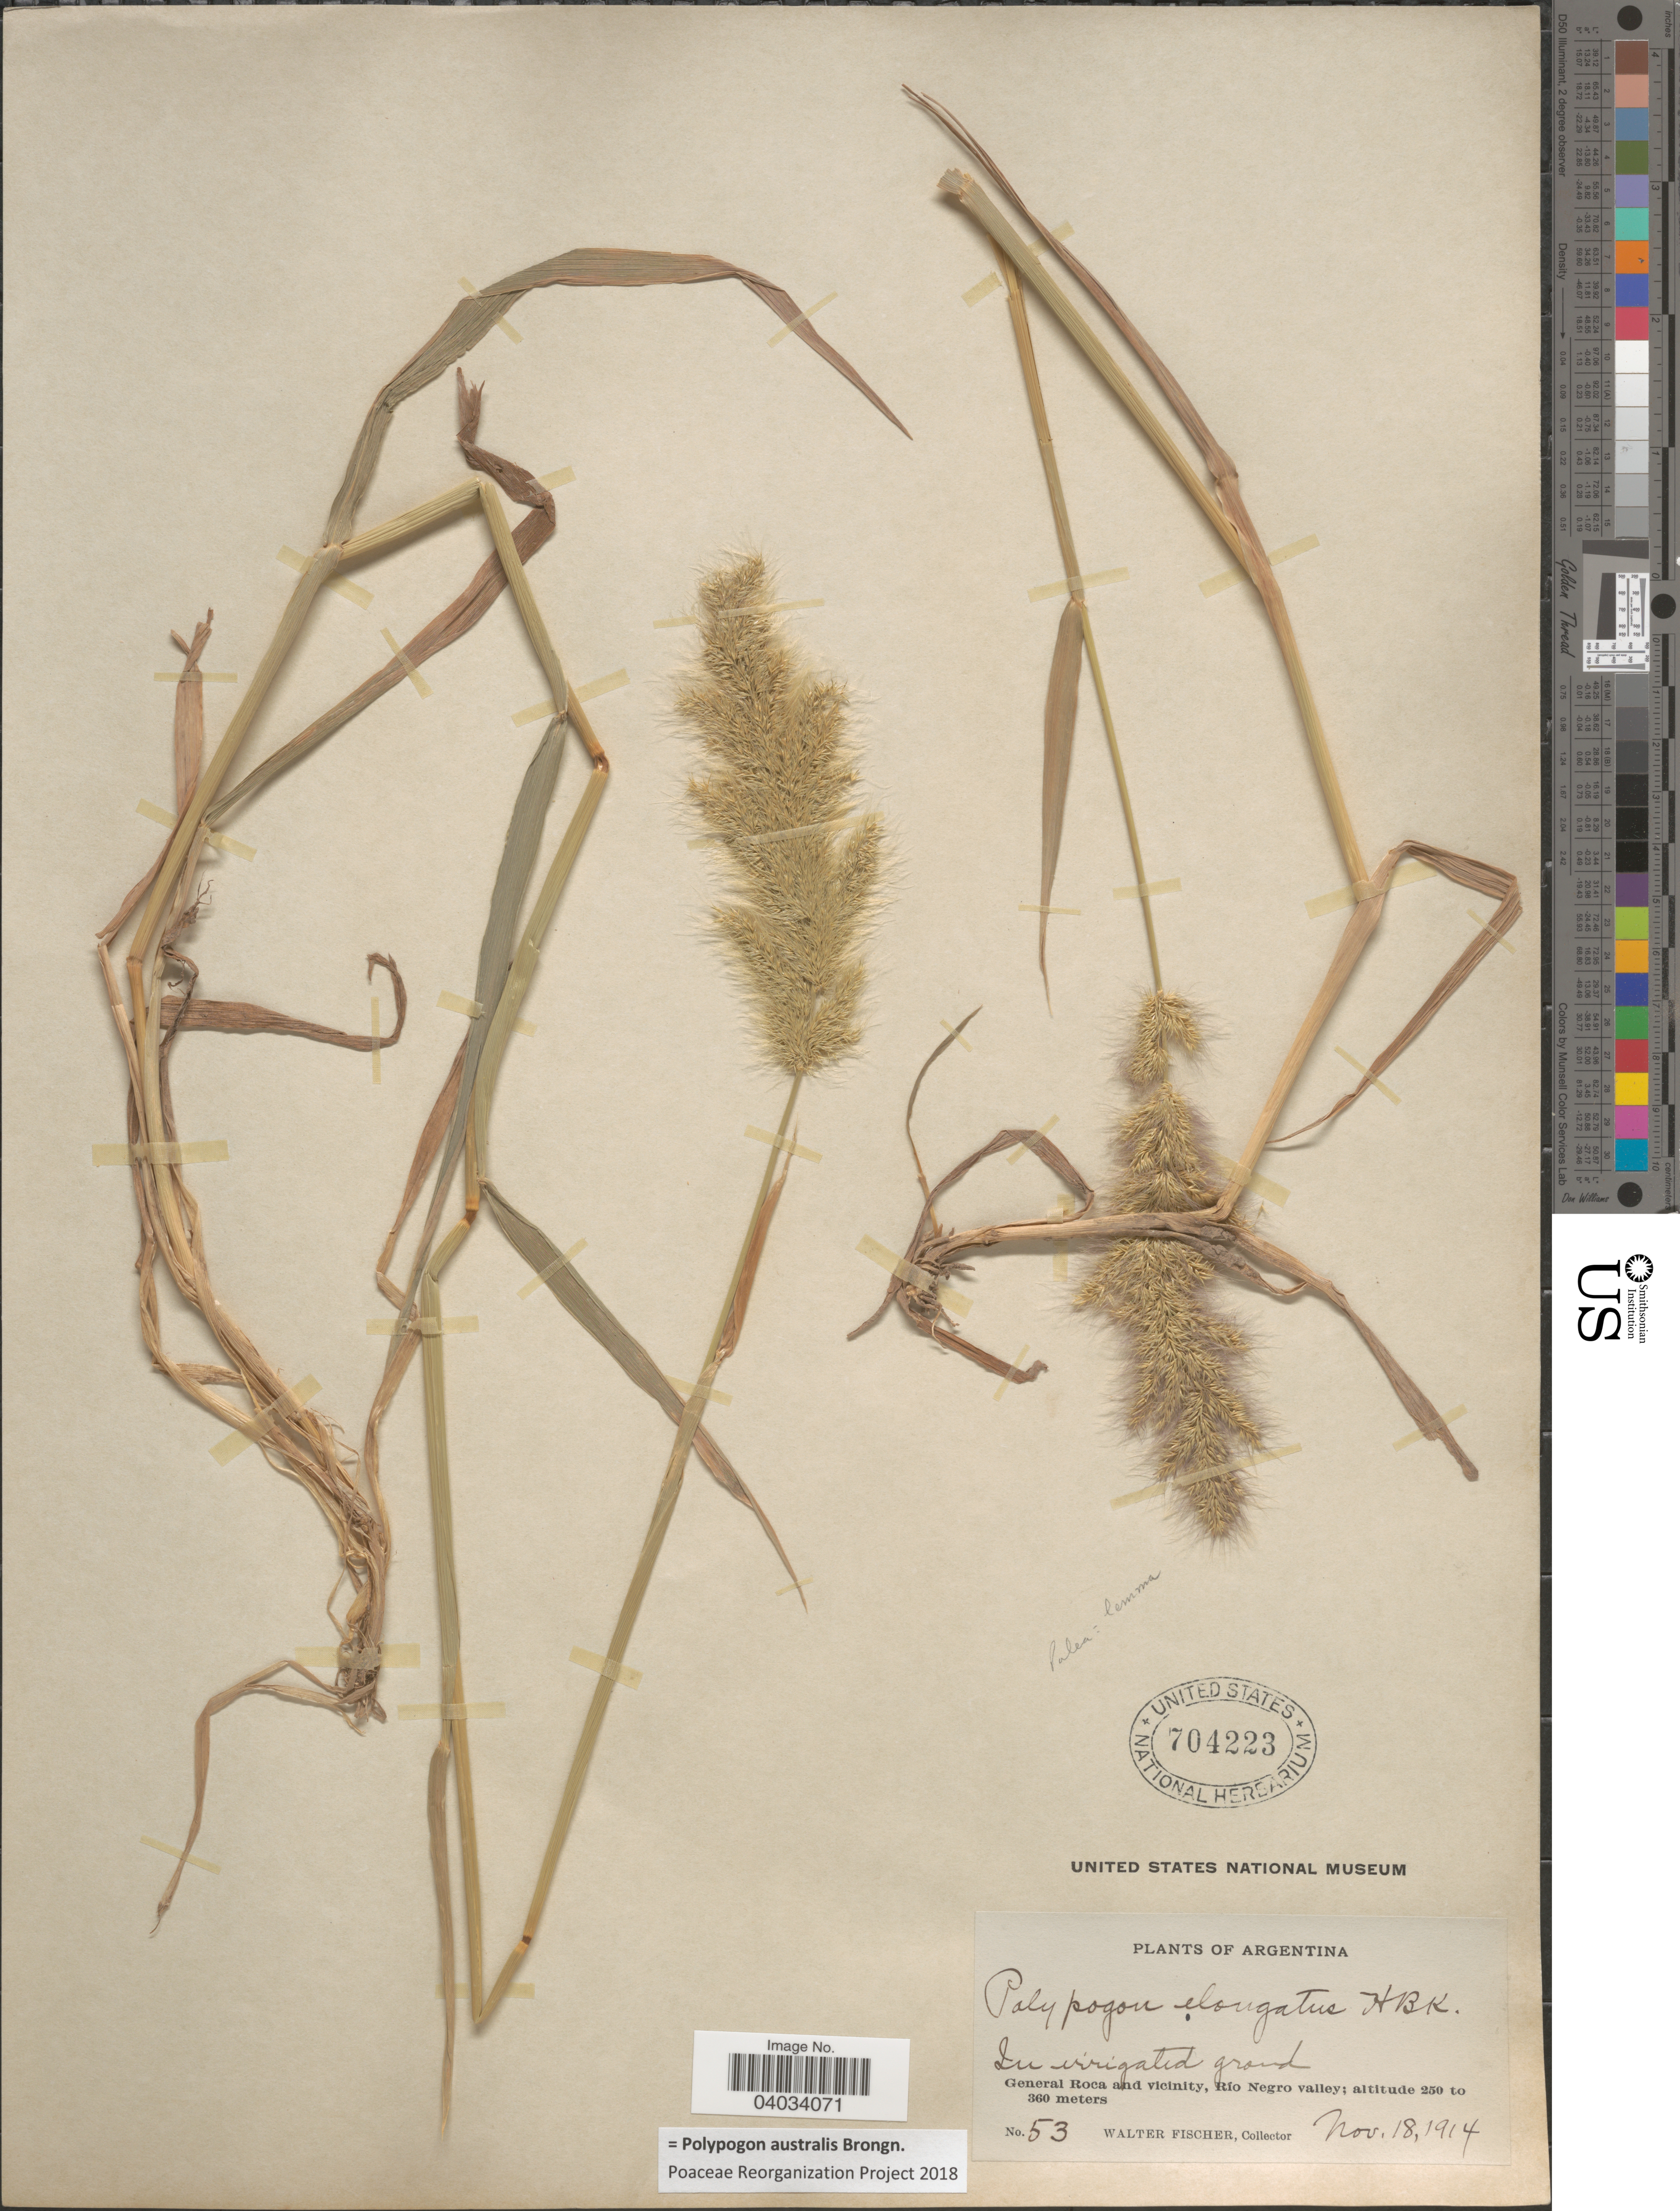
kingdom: Plantae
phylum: Tracheophyta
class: Liliopsida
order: Poales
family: Poaceae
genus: Polypogon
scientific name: Polypogon australis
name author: Brongn.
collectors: W. Fischer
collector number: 53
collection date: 1914-11-18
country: Argentina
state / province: Rio Negro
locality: General Roca and vicinity, Rio Negro valley.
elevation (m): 250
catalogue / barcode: US 704223